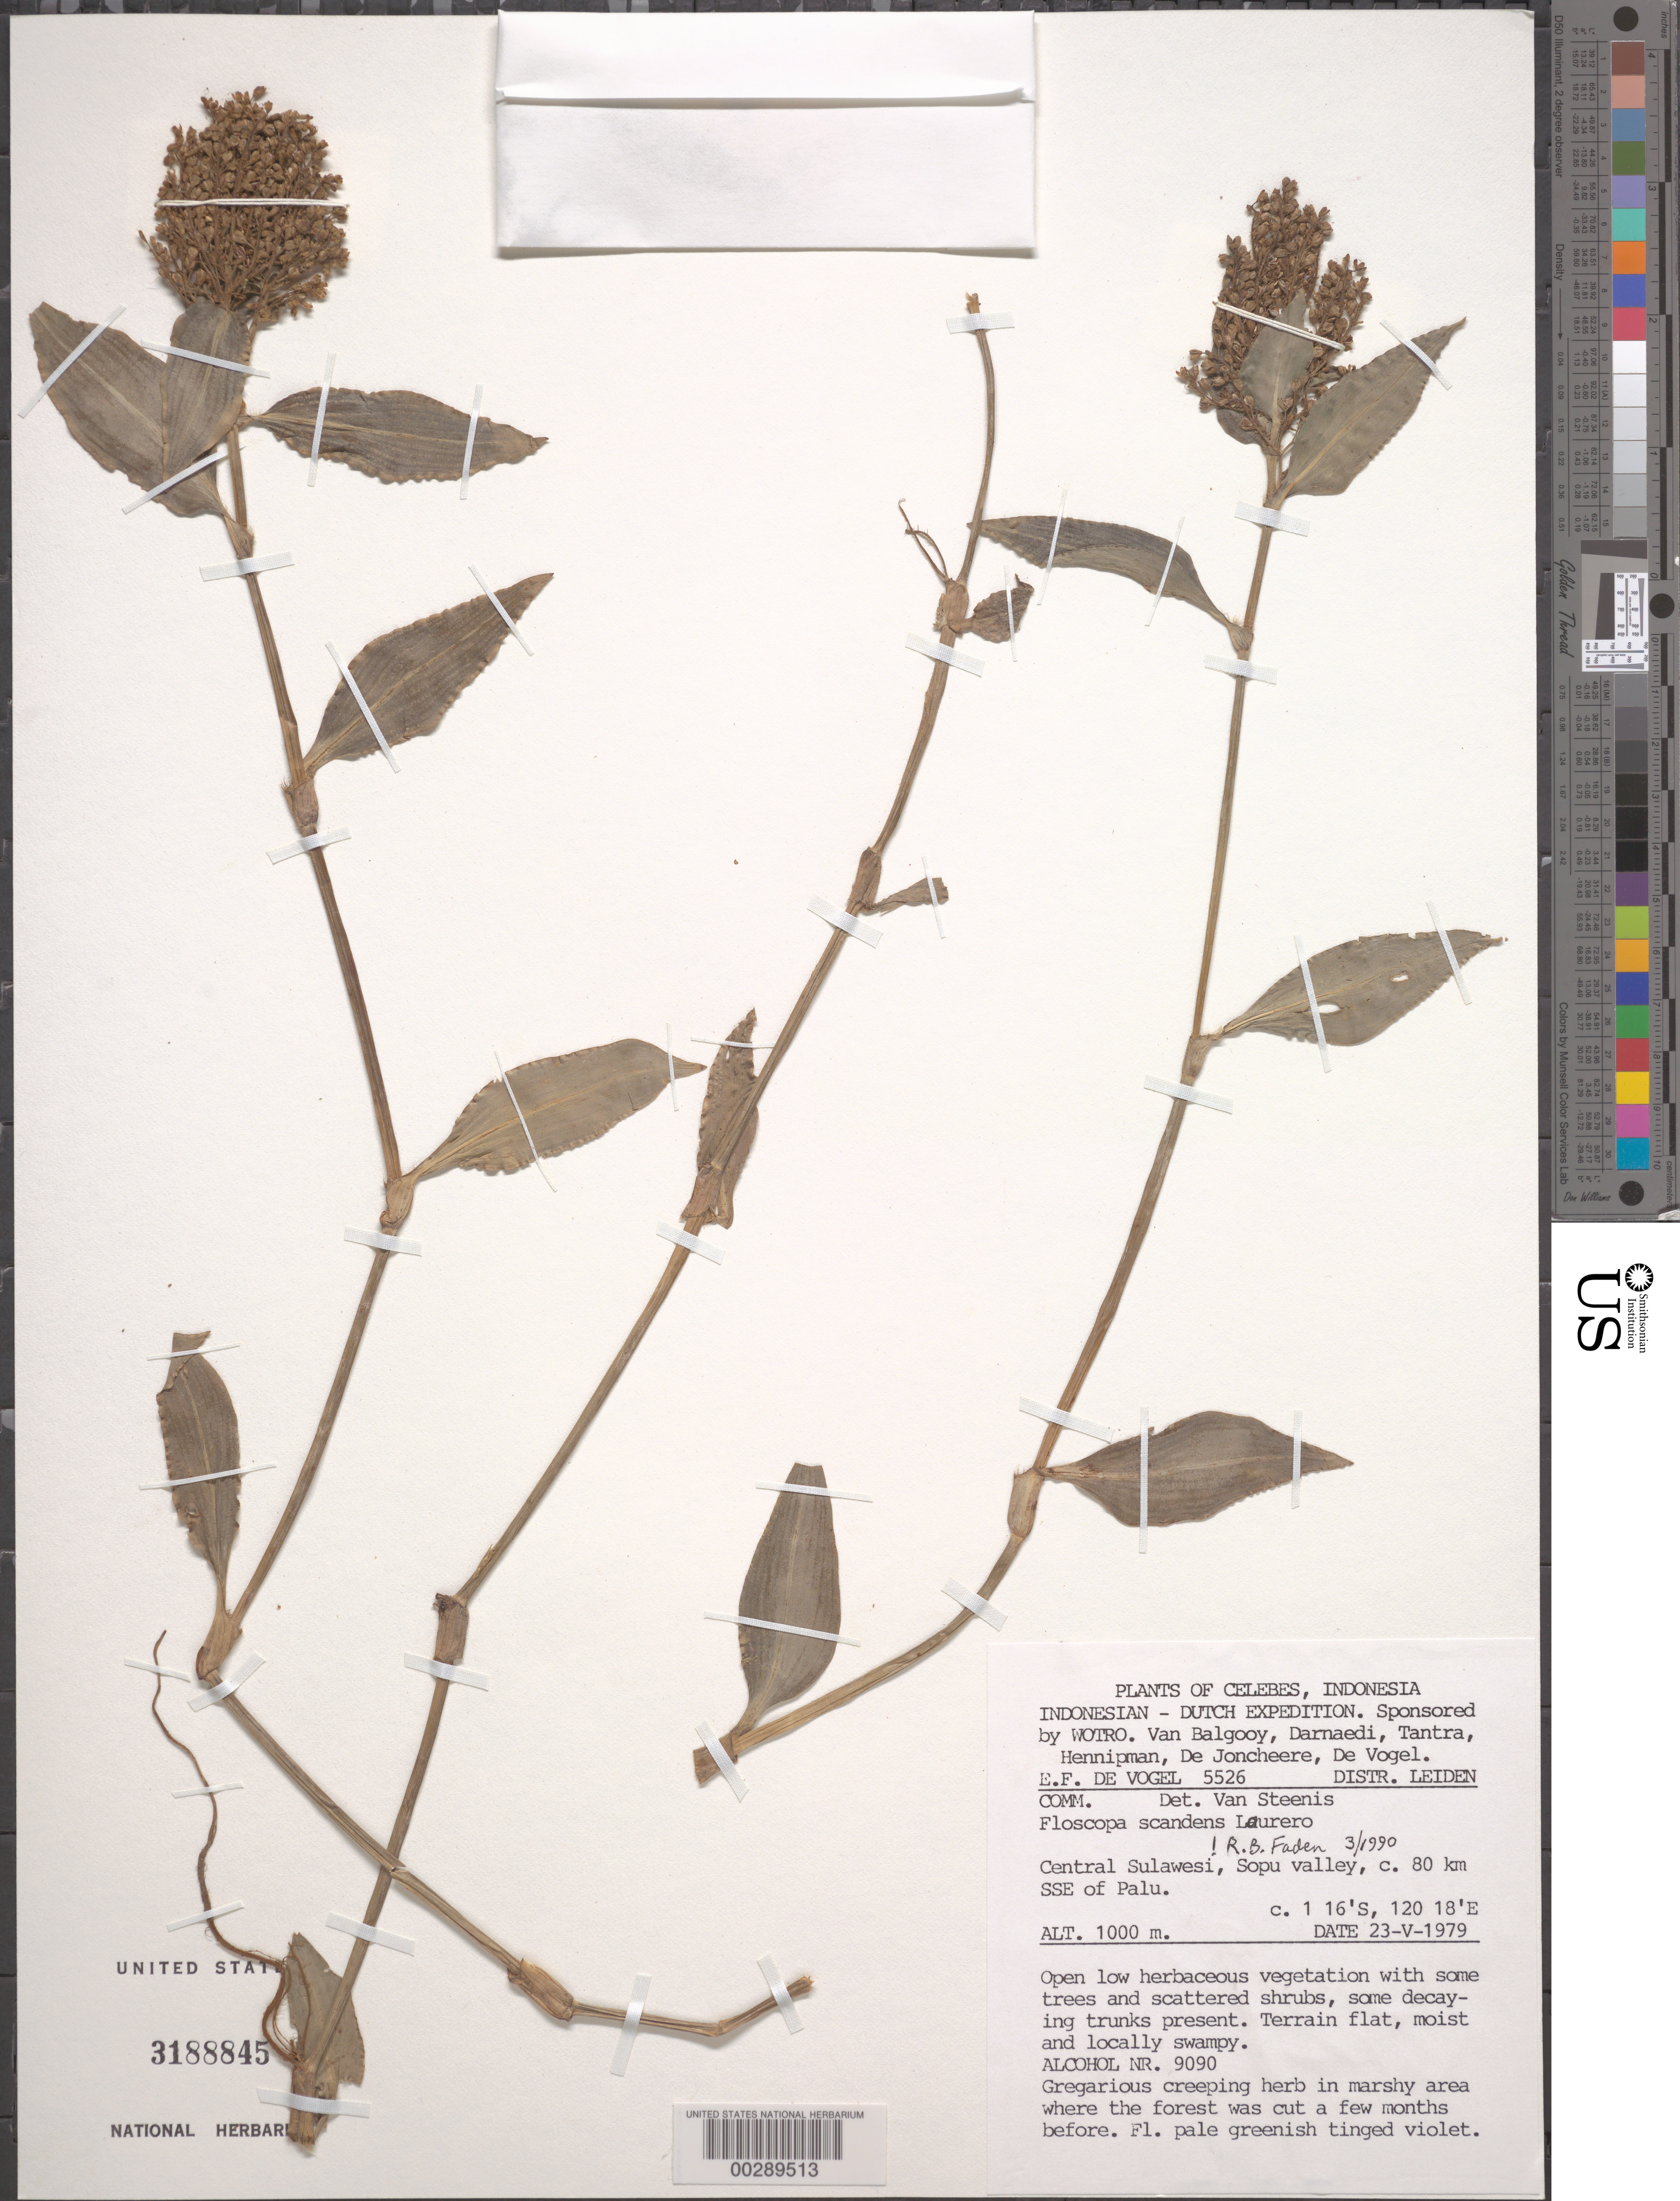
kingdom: Plantae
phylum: Tracheophyta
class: Liliopsida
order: Commelinales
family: Commelinaceae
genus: Floscopa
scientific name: Floscopa scandens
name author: Lour.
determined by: Faden, Robert B., (US), Smithsonian Institution - National Museum of Natural History (UNITED STATES)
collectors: E. F. de Vogel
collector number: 5526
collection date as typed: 23 May 1979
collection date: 1979-05-23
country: Indonesia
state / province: Sulawesi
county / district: Sulawesi Tengah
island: Sulawesi [Celebes]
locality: Sopu valley, ca. 80 km. sse of palu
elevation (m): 1000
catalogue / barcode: US 3188845